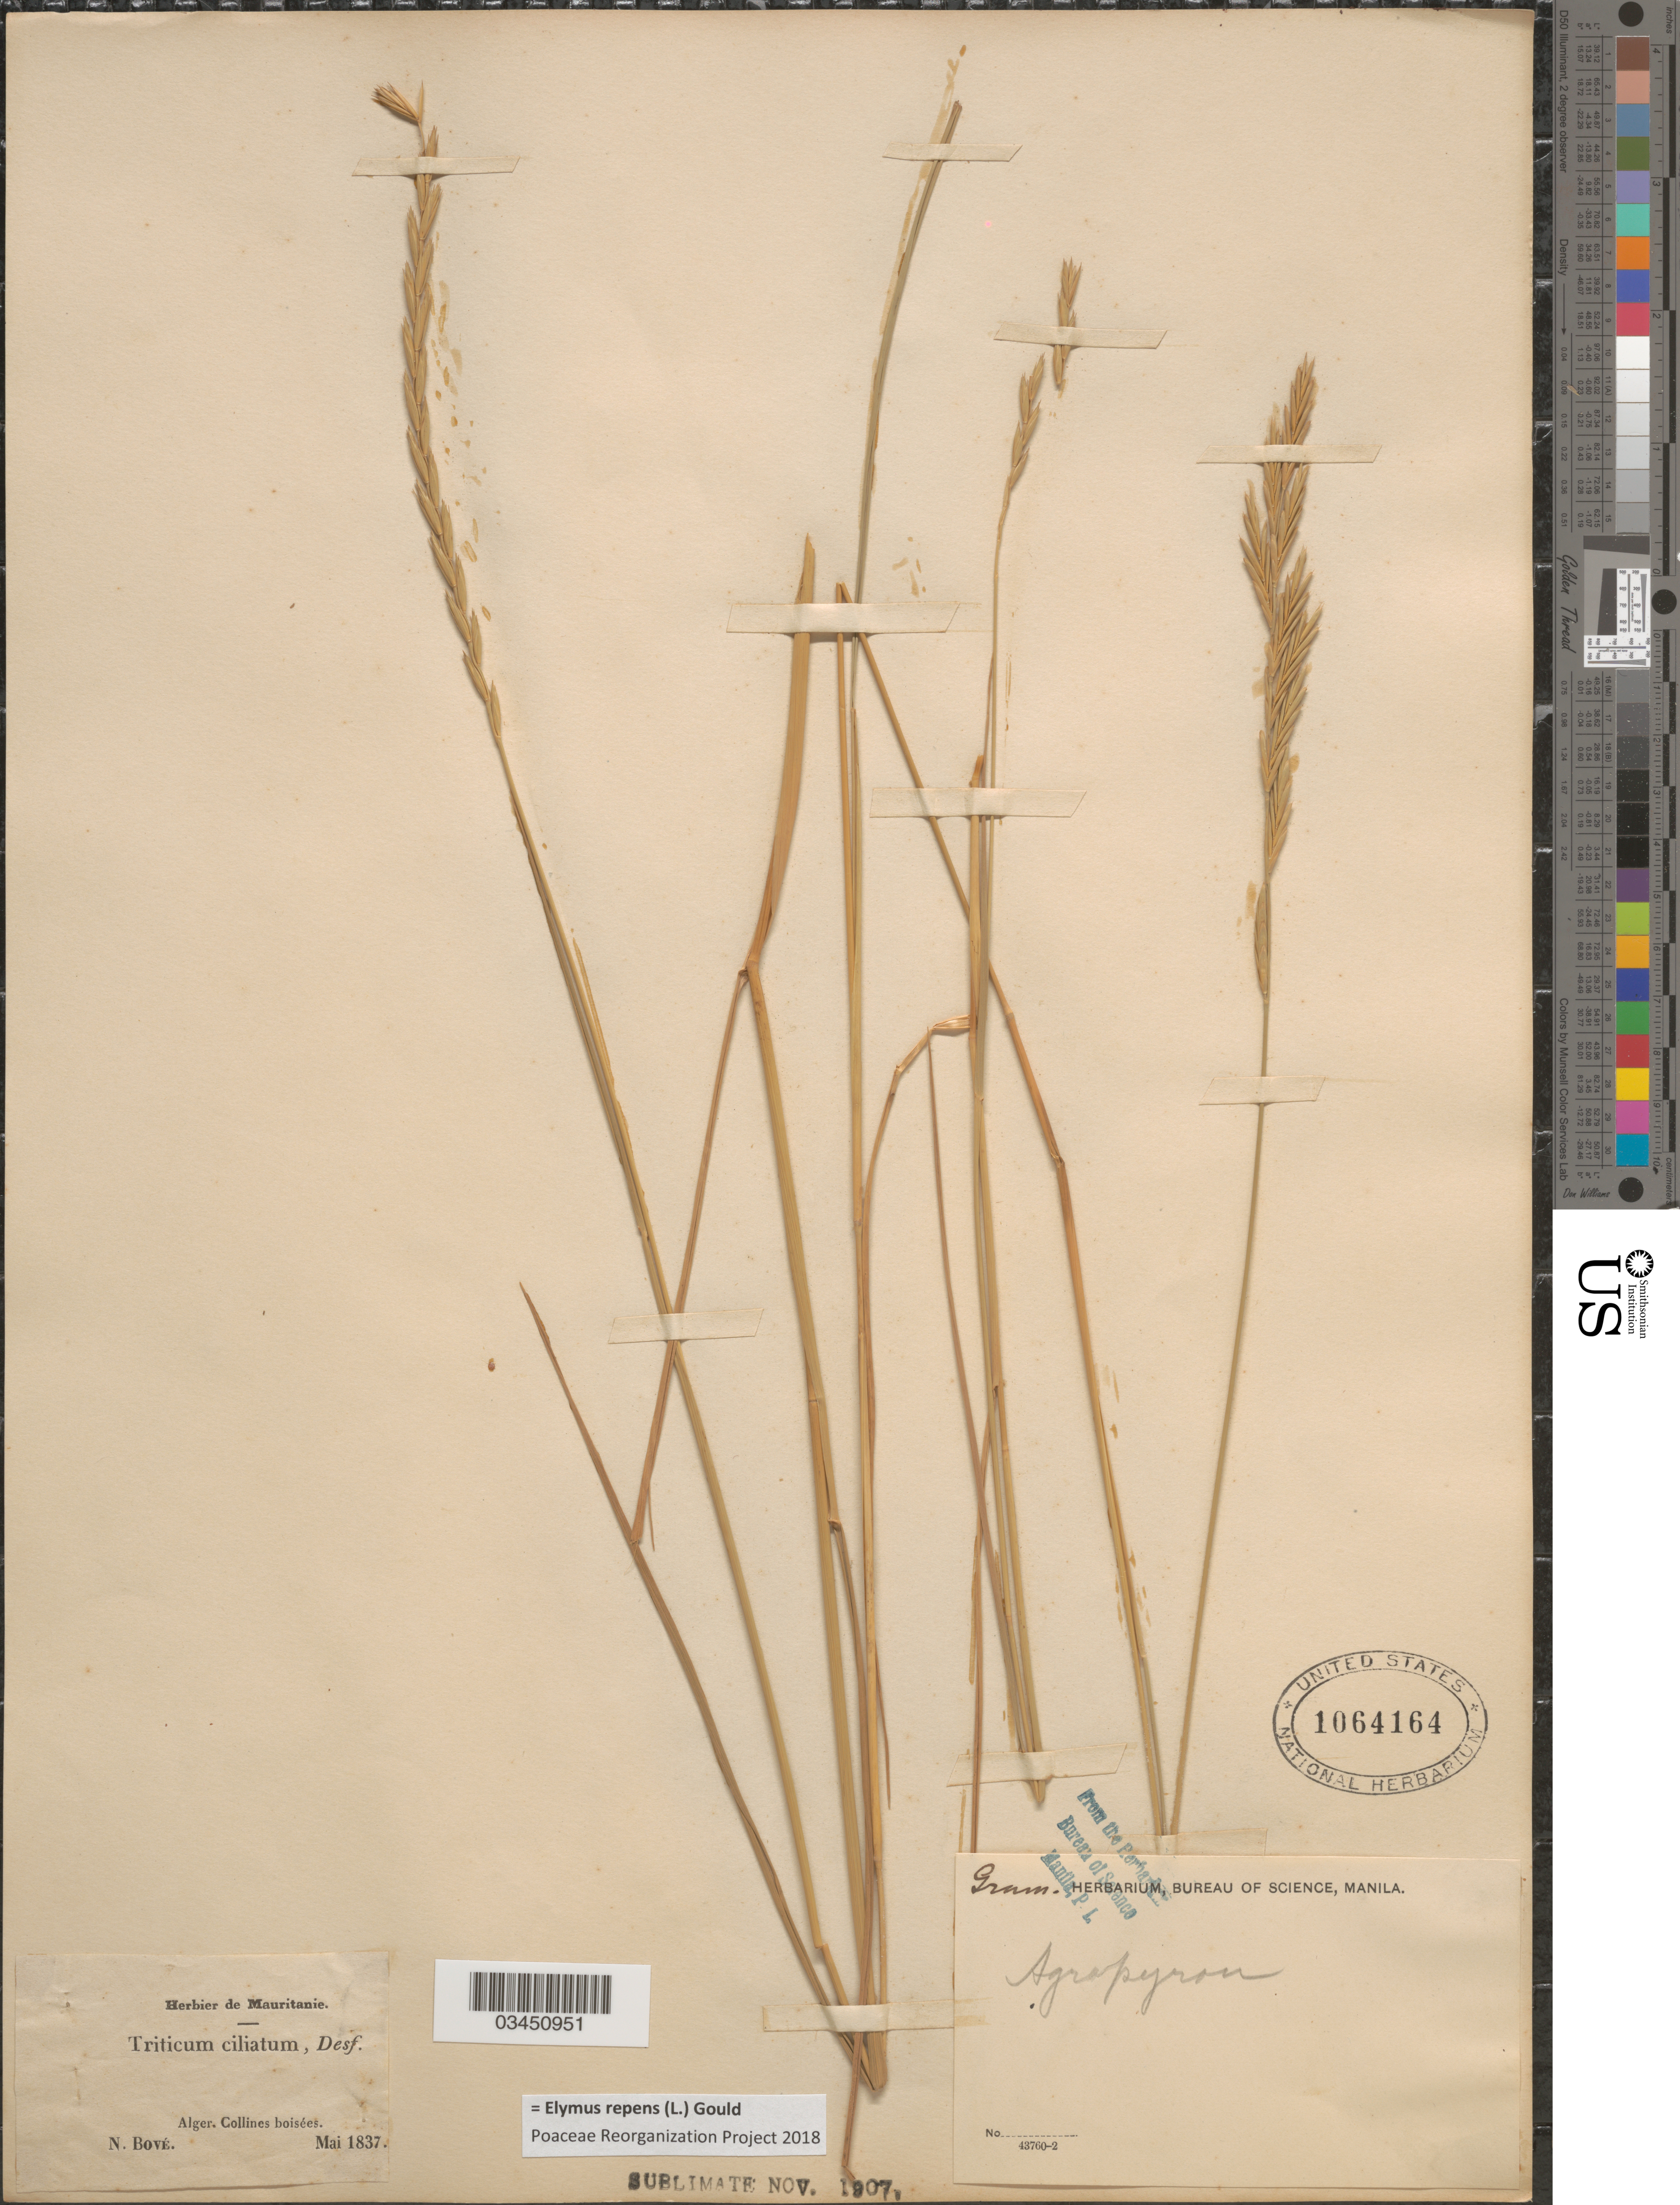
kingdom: Plantae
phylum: Tracheophyta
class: Liliopsida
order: Poales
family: Poaceae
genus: Elymus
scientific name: Elymus repens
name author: (L.) Gould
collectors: N. Bové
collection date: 1837-05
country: Algeria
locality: Alger. Collines boisées.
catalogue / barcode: US 1064164